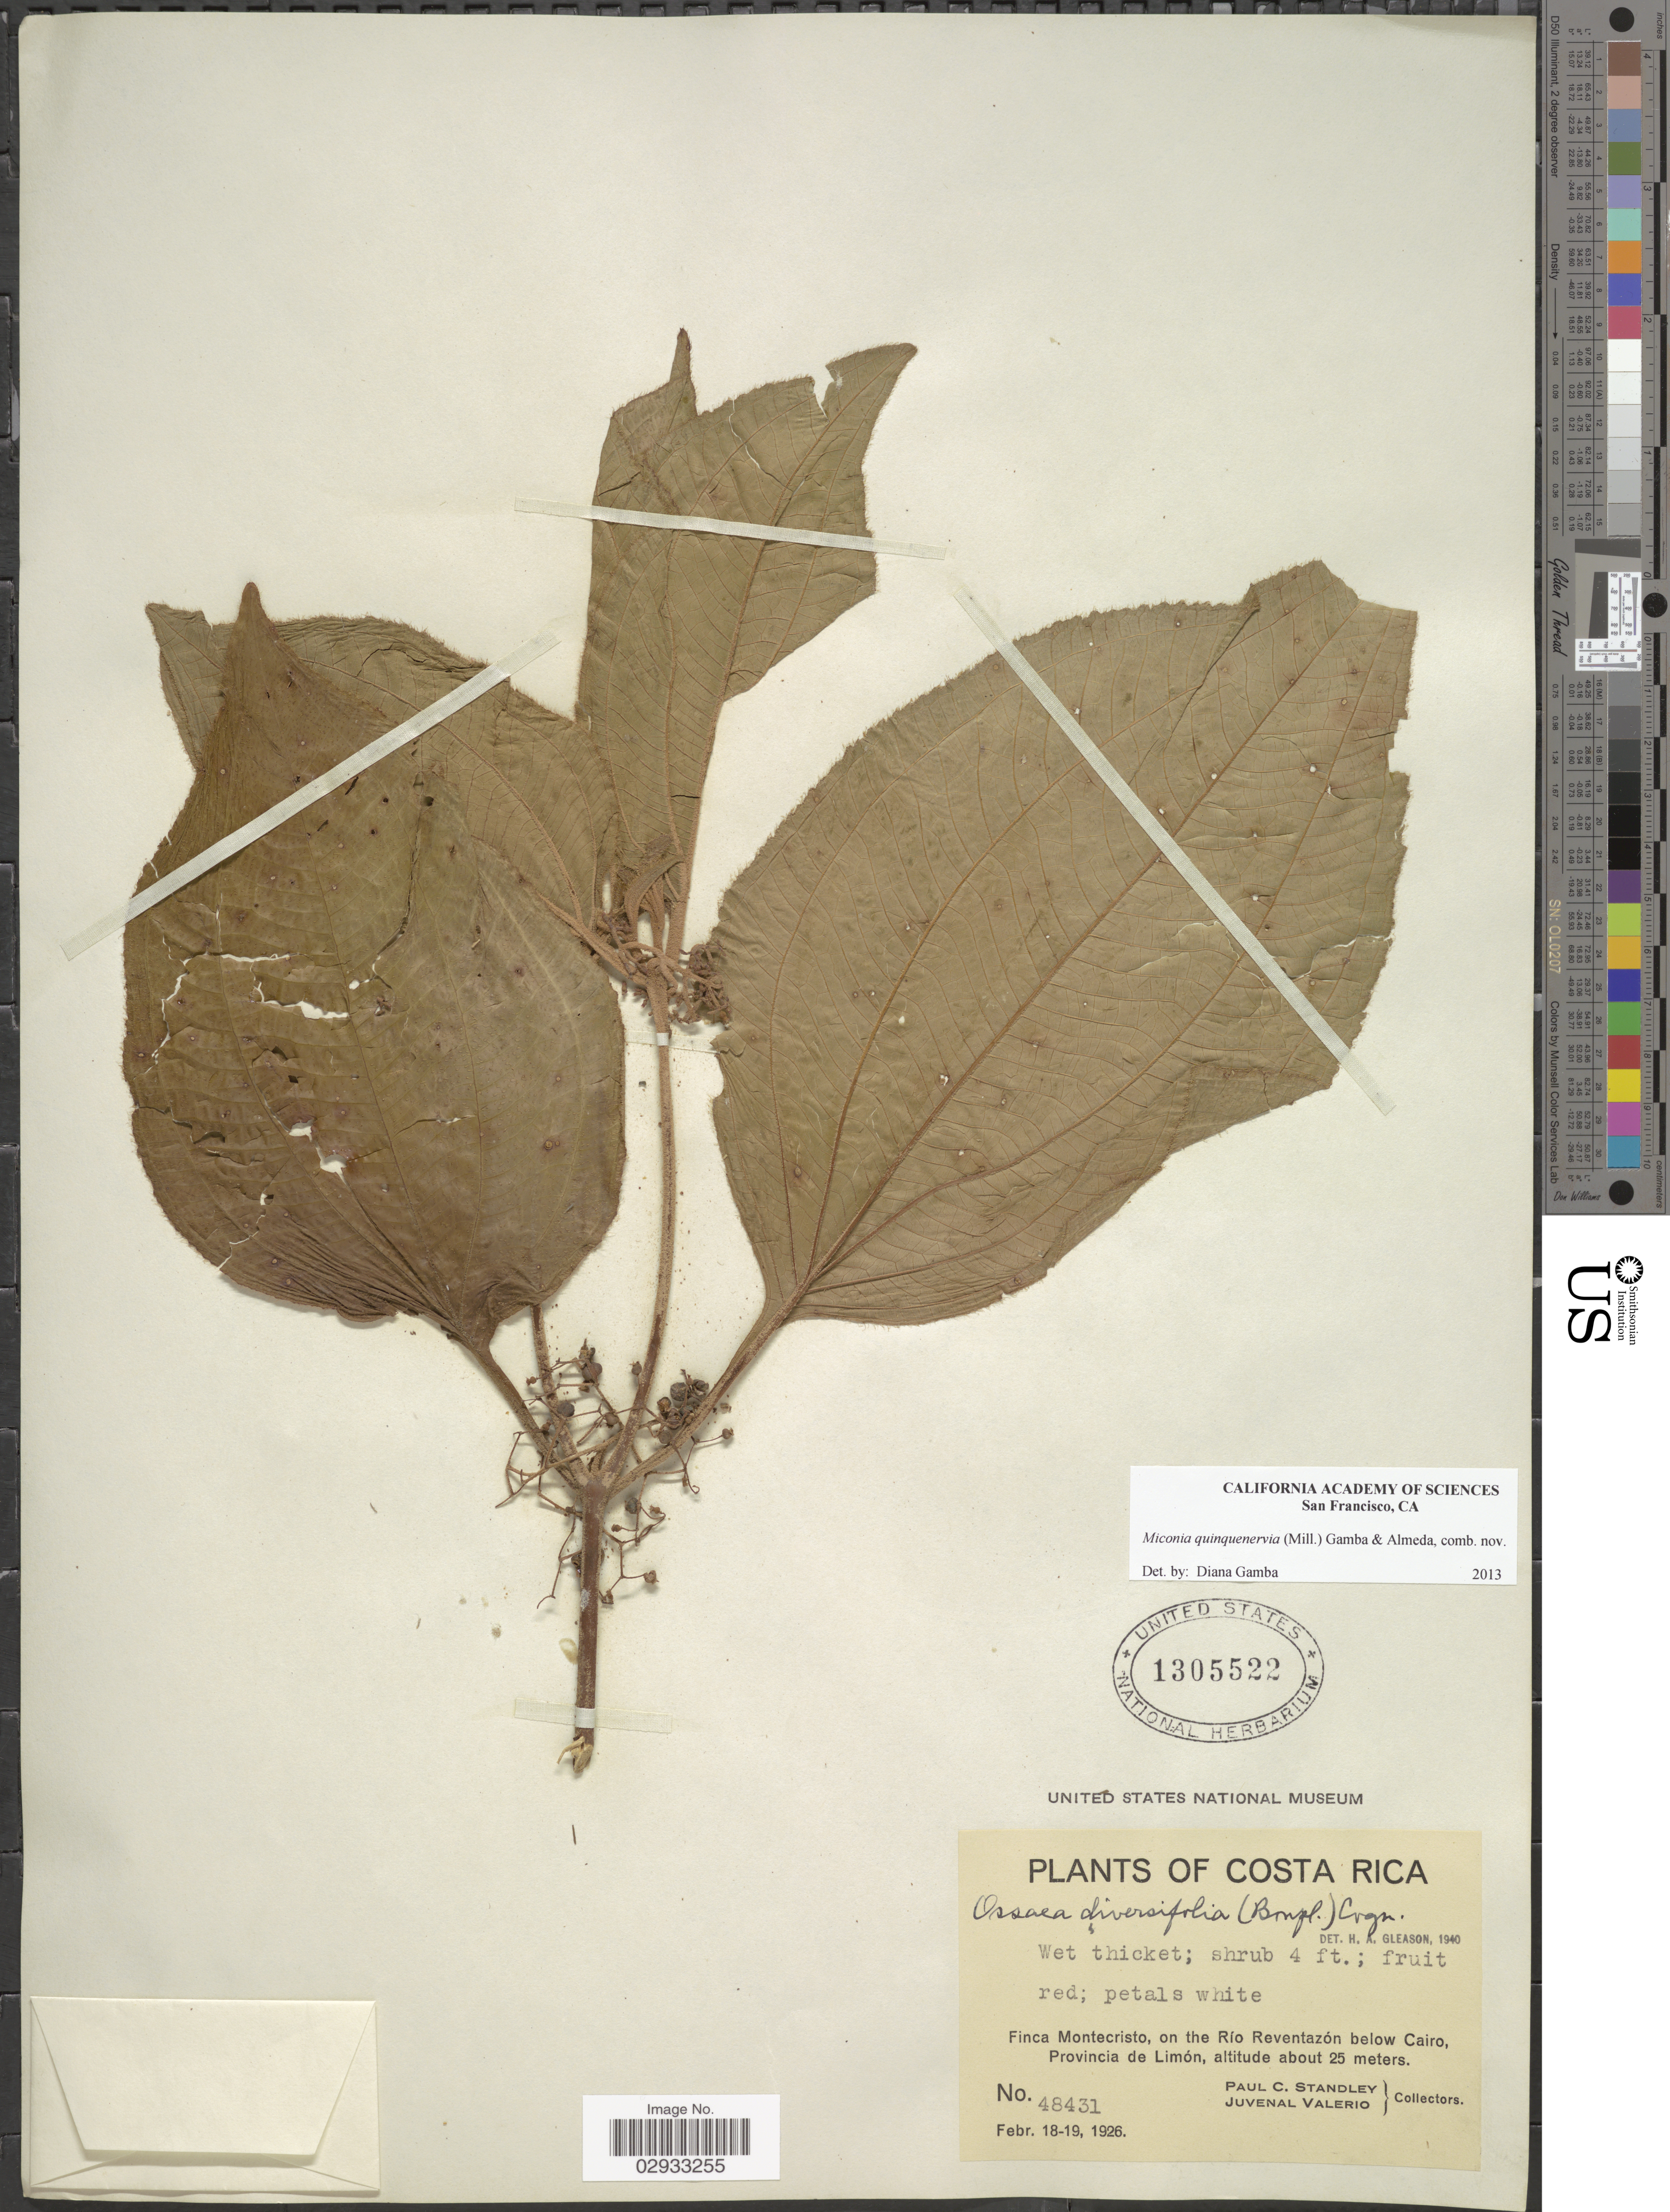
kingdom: Plantae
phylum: Tracheophyta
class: Magnoliopsida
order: Myrtales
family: Melastomataceae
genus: Miconia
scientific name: Miconia quinquenervia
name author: (Mill.) Gamba & Almeda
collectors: P. C. Standley & J. Valerio R.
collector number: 48431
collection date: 1926-02-18/1926-02-19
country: Costa Rica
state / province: Limón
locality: Finca Montecristo, on the Río Reventazón below Cairo, Provincia de Limón.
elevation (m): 25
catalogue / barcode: US 1305522